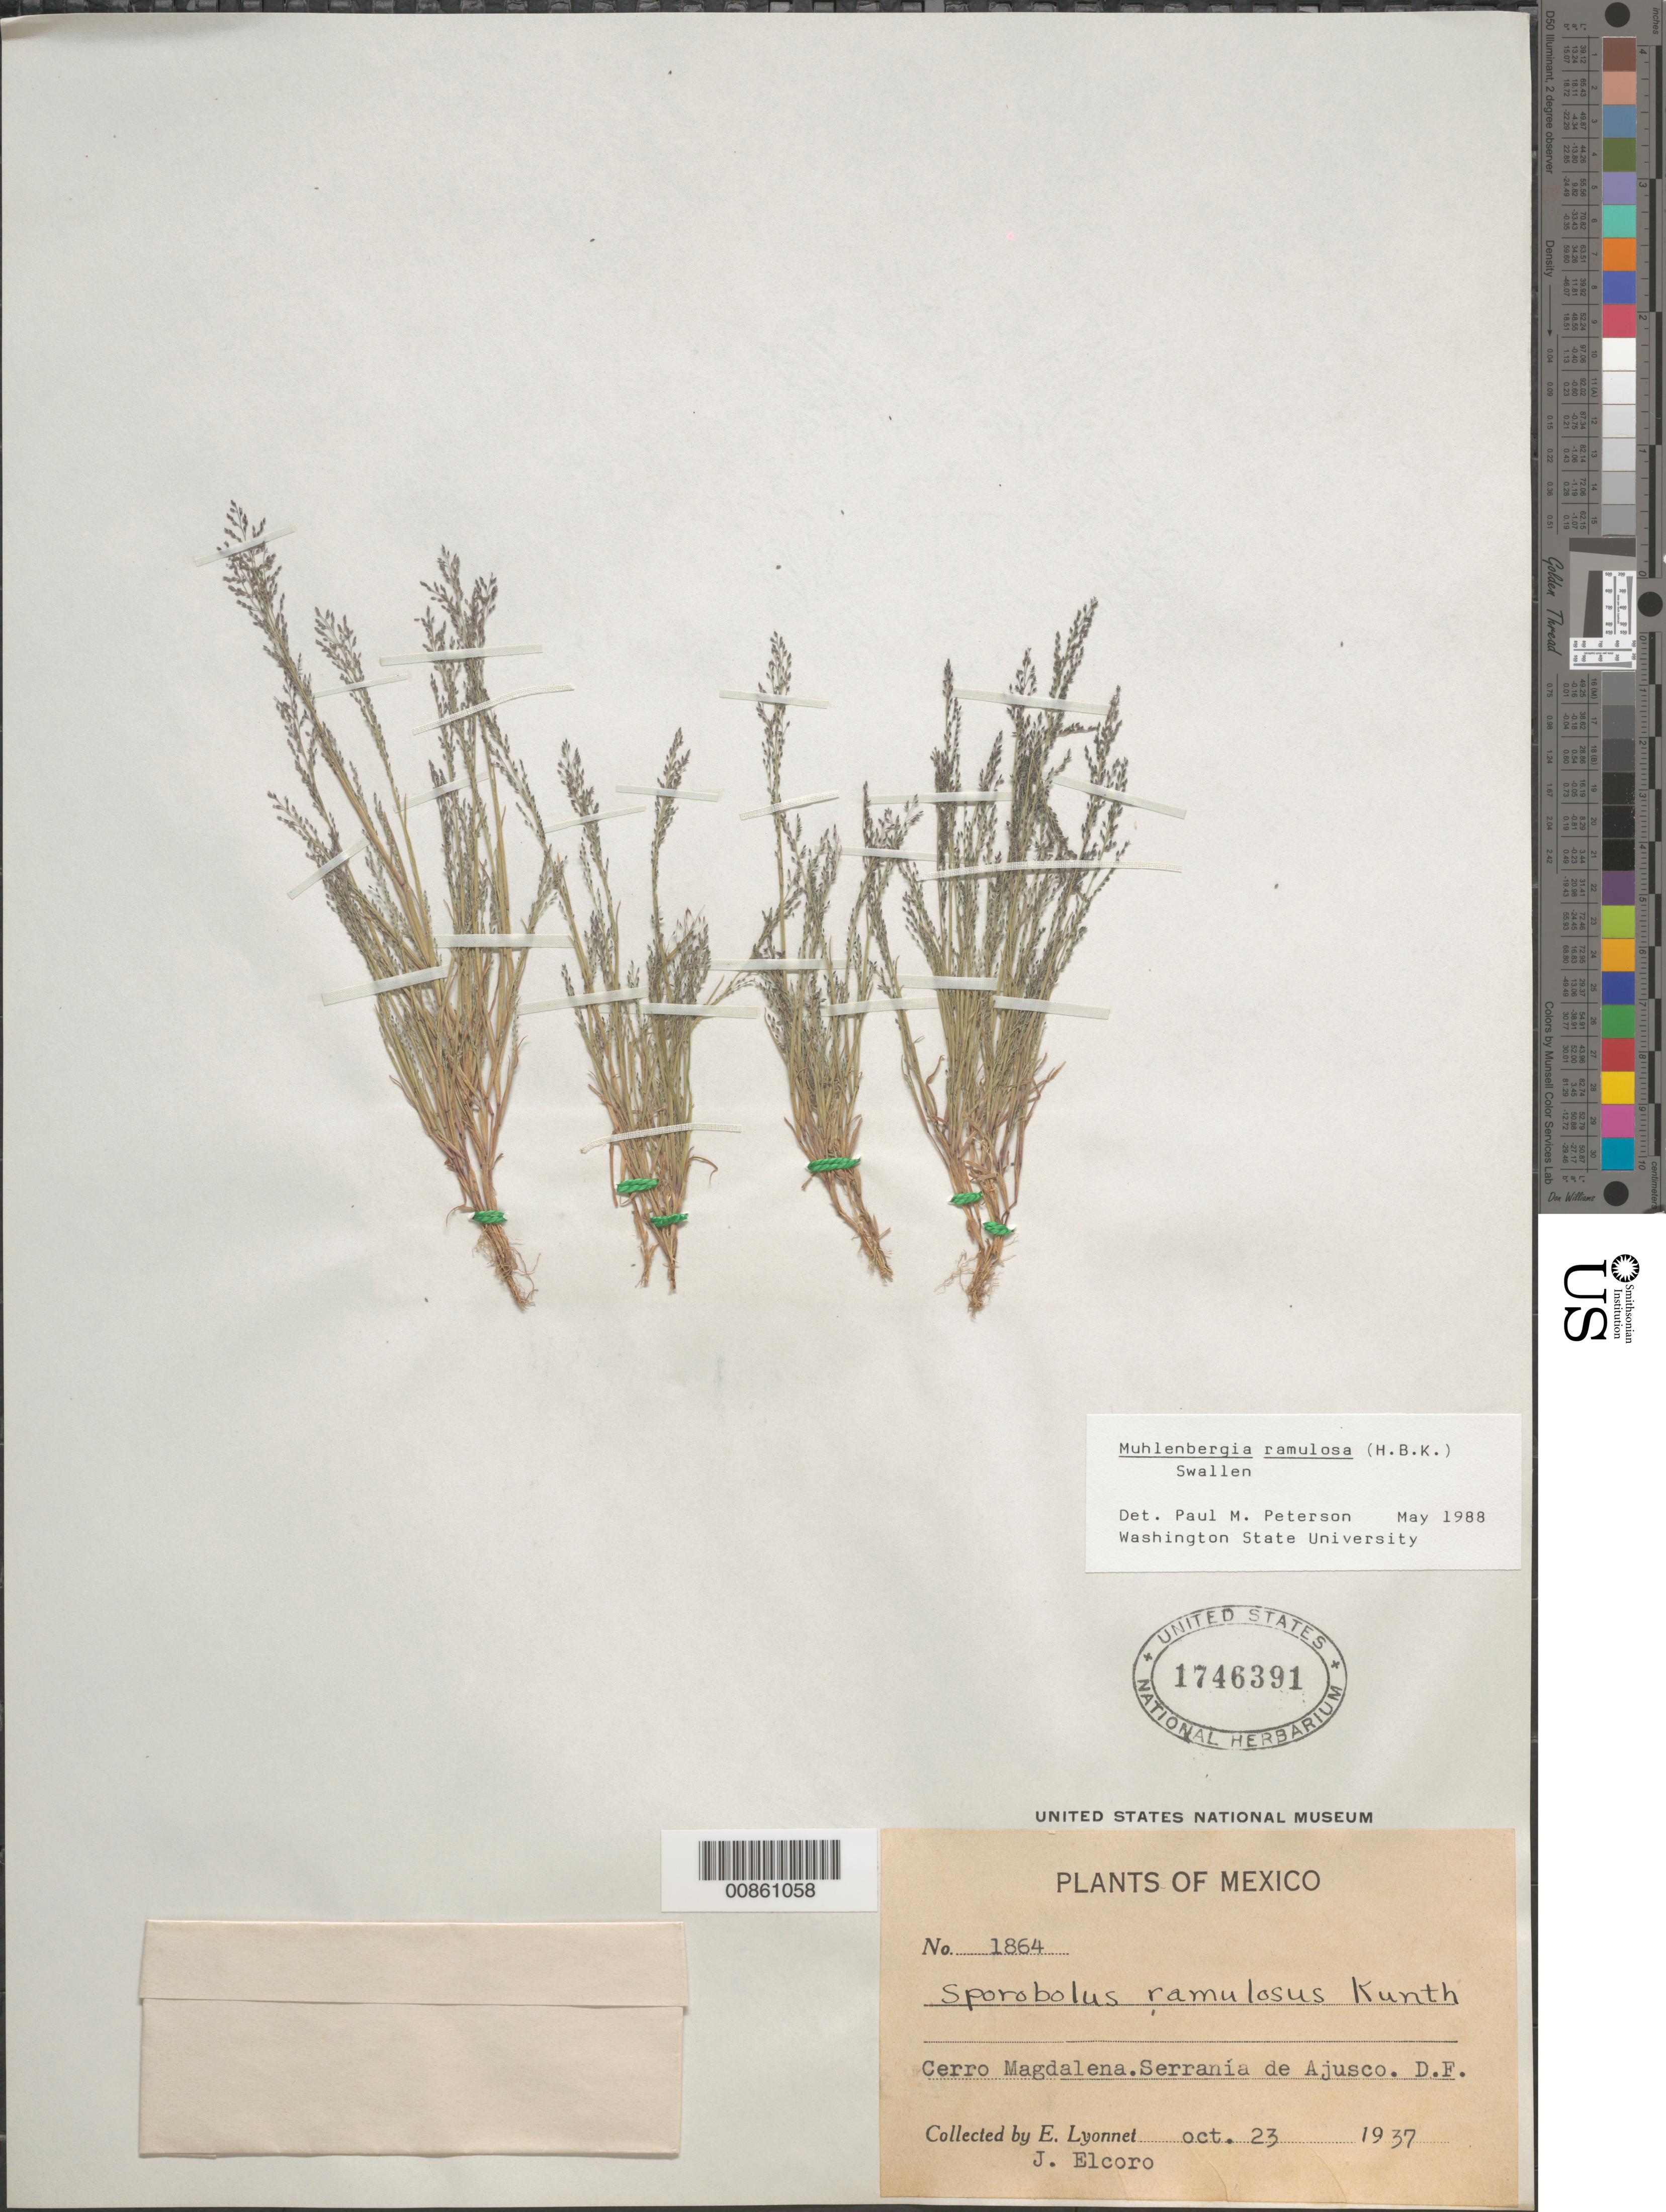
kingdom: Plantae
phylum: Tracheophyta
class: Liliopsida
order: Poales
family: Poaceae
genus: Muhlenbergia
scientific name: Muhlenbergia ramulosa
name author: (Kunth) Swallen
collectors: Bro. E. Lyonnet & J. Elcoro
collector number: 1864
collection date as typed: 23 Oct 1937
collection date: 1937-10-23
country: Mexico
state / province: Distrito Federal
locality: Cerro Magdalena, Serrania de Ajusco, D.F.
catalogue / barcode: US 1746391